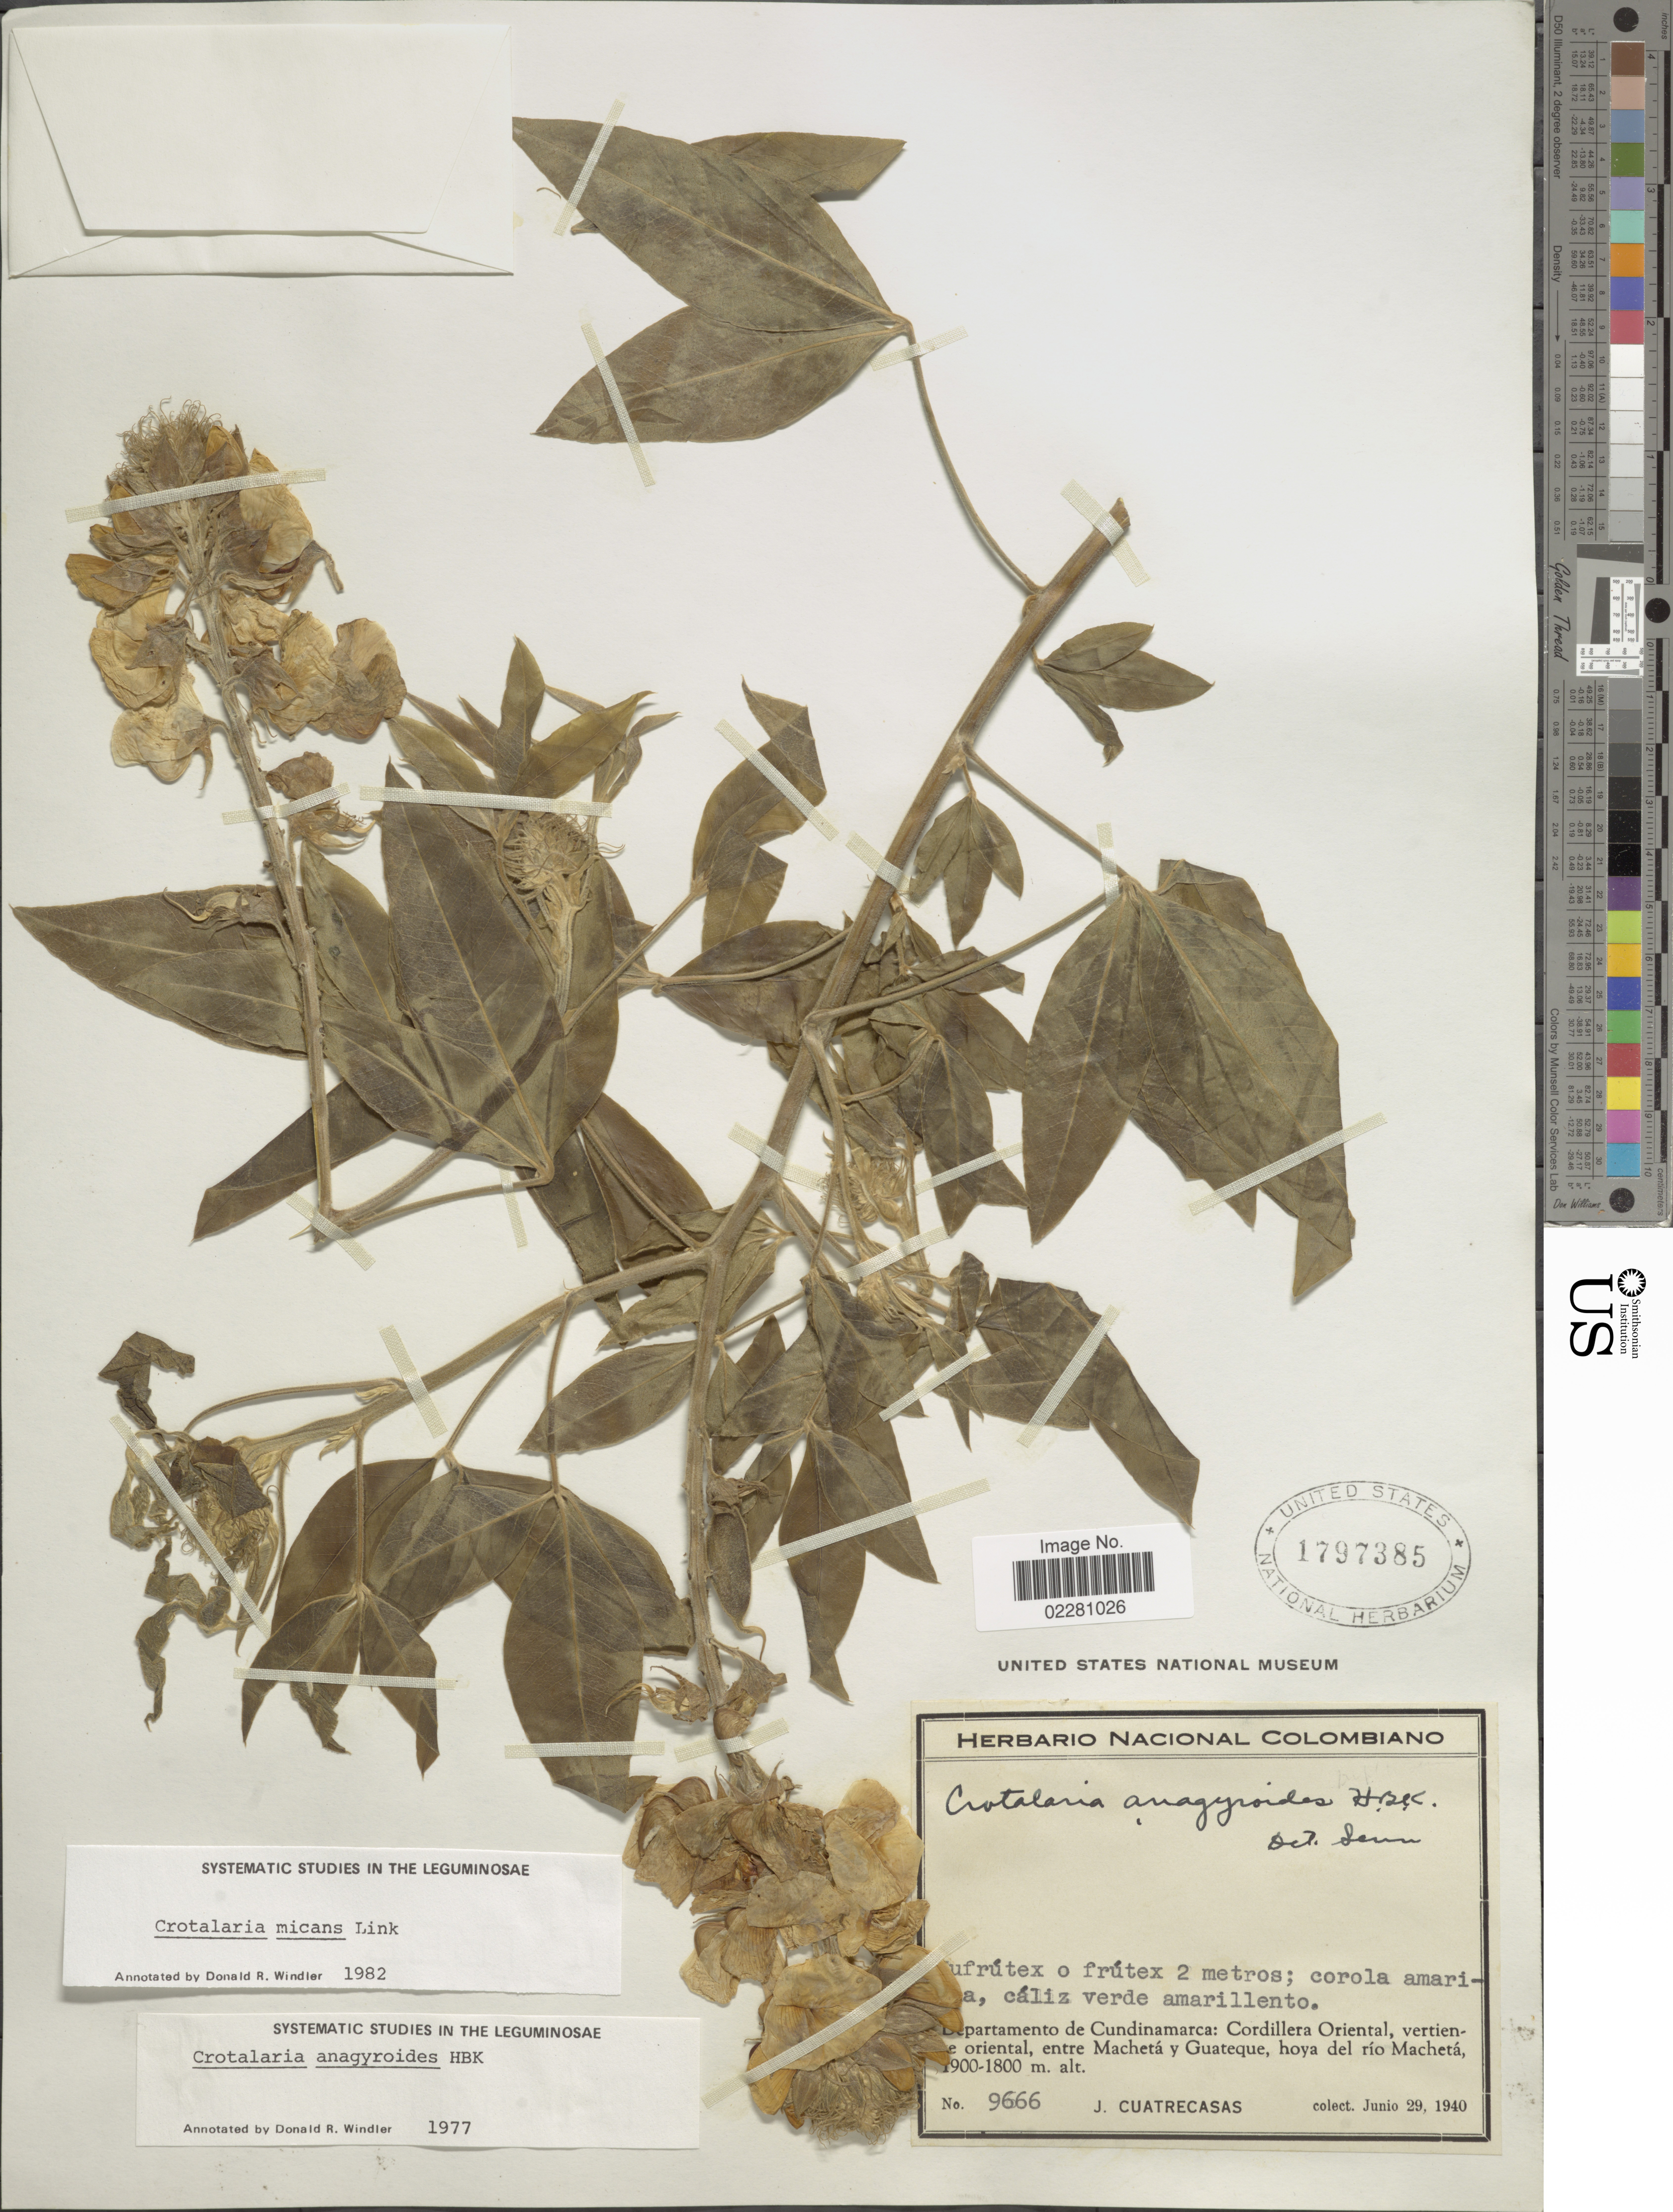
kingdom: Plantae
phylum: Tracheophyta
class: Magnoliopsida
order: Fabales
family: Fabaceae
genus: Crotalaria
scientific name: Crotalaria micans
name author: Link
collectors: J. Cuatrecasas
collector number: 9666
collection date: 1940-06-29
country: Colombia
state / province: Cundinamarca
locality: Cordillera Oriental, vertiente oriental, entre Macheta u Guateque, hoya del rio Macheta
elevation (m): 1800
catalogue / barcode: US 1797385